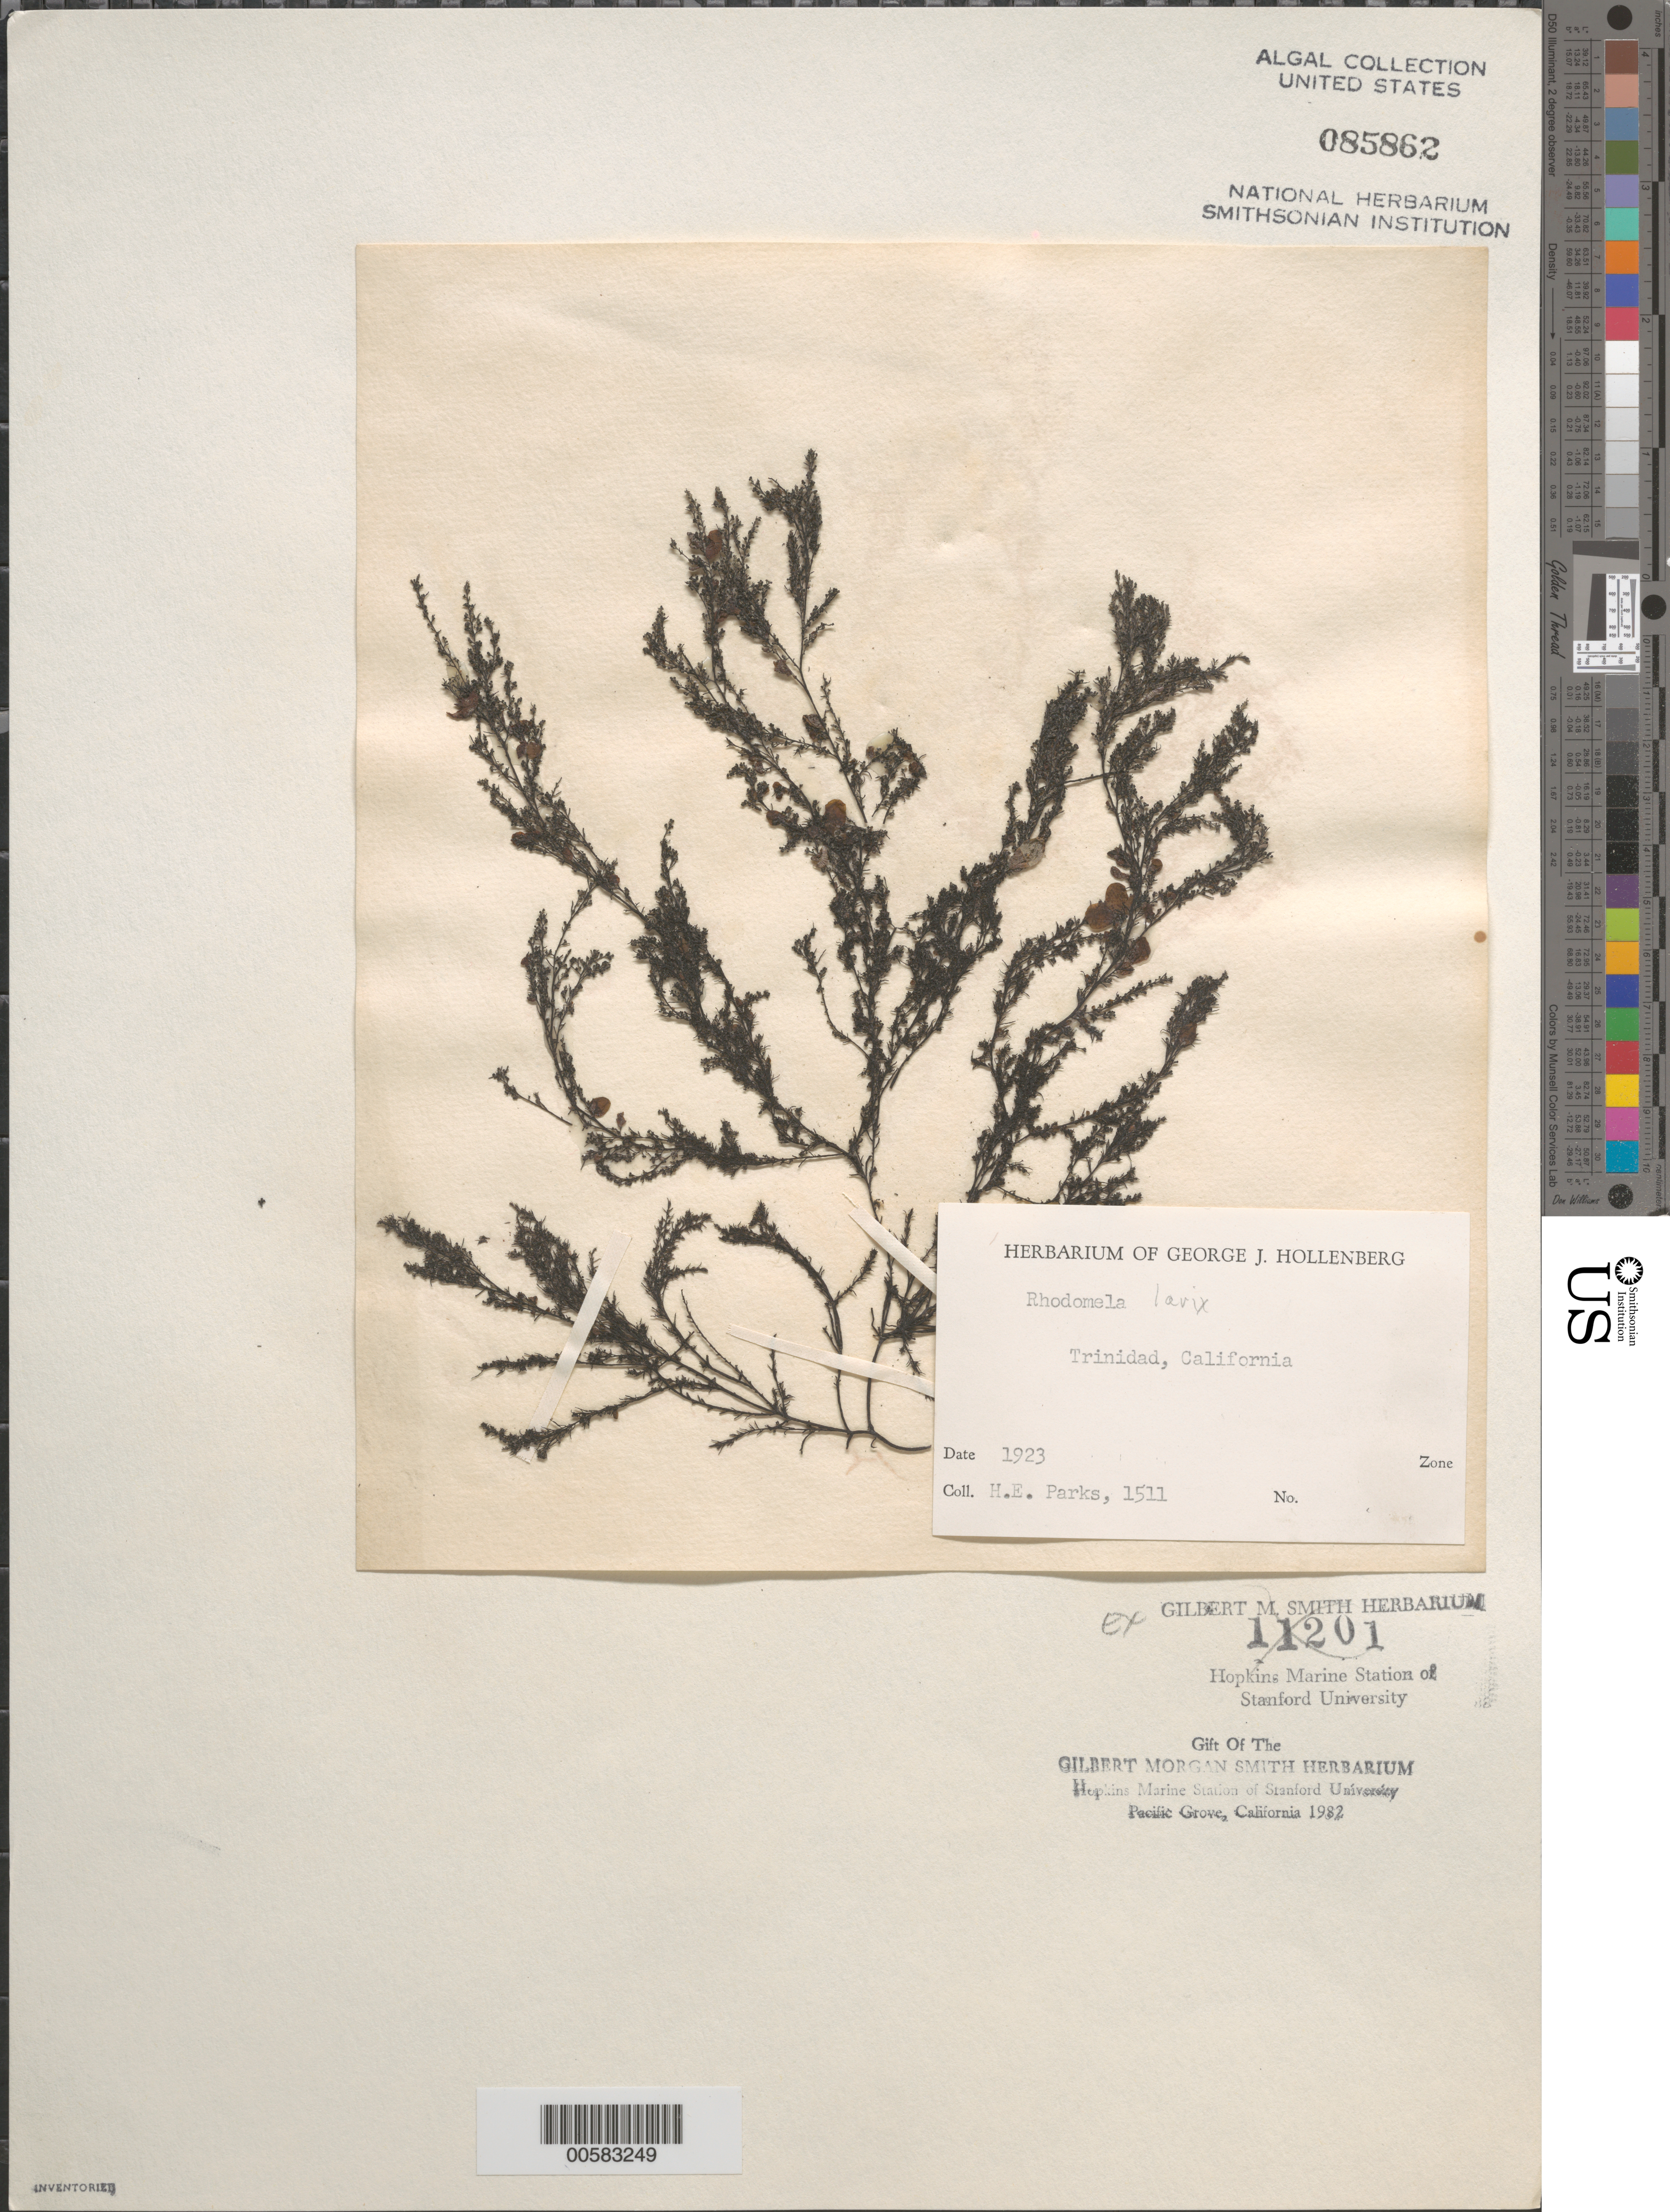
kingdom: Plantae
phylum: Rhodophyta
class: Florideophyceae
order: Ceramiales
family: Rhodomelaceae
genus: Neorhodomela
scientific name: Neorhodomela larix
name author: (Turner) Masuda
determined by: Algae name updating Project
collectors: H. E. Parks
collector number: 1511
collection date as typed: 1923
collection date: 1923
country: United States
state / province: California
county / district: Humboldt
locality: Trinidad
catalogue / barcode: US 85862